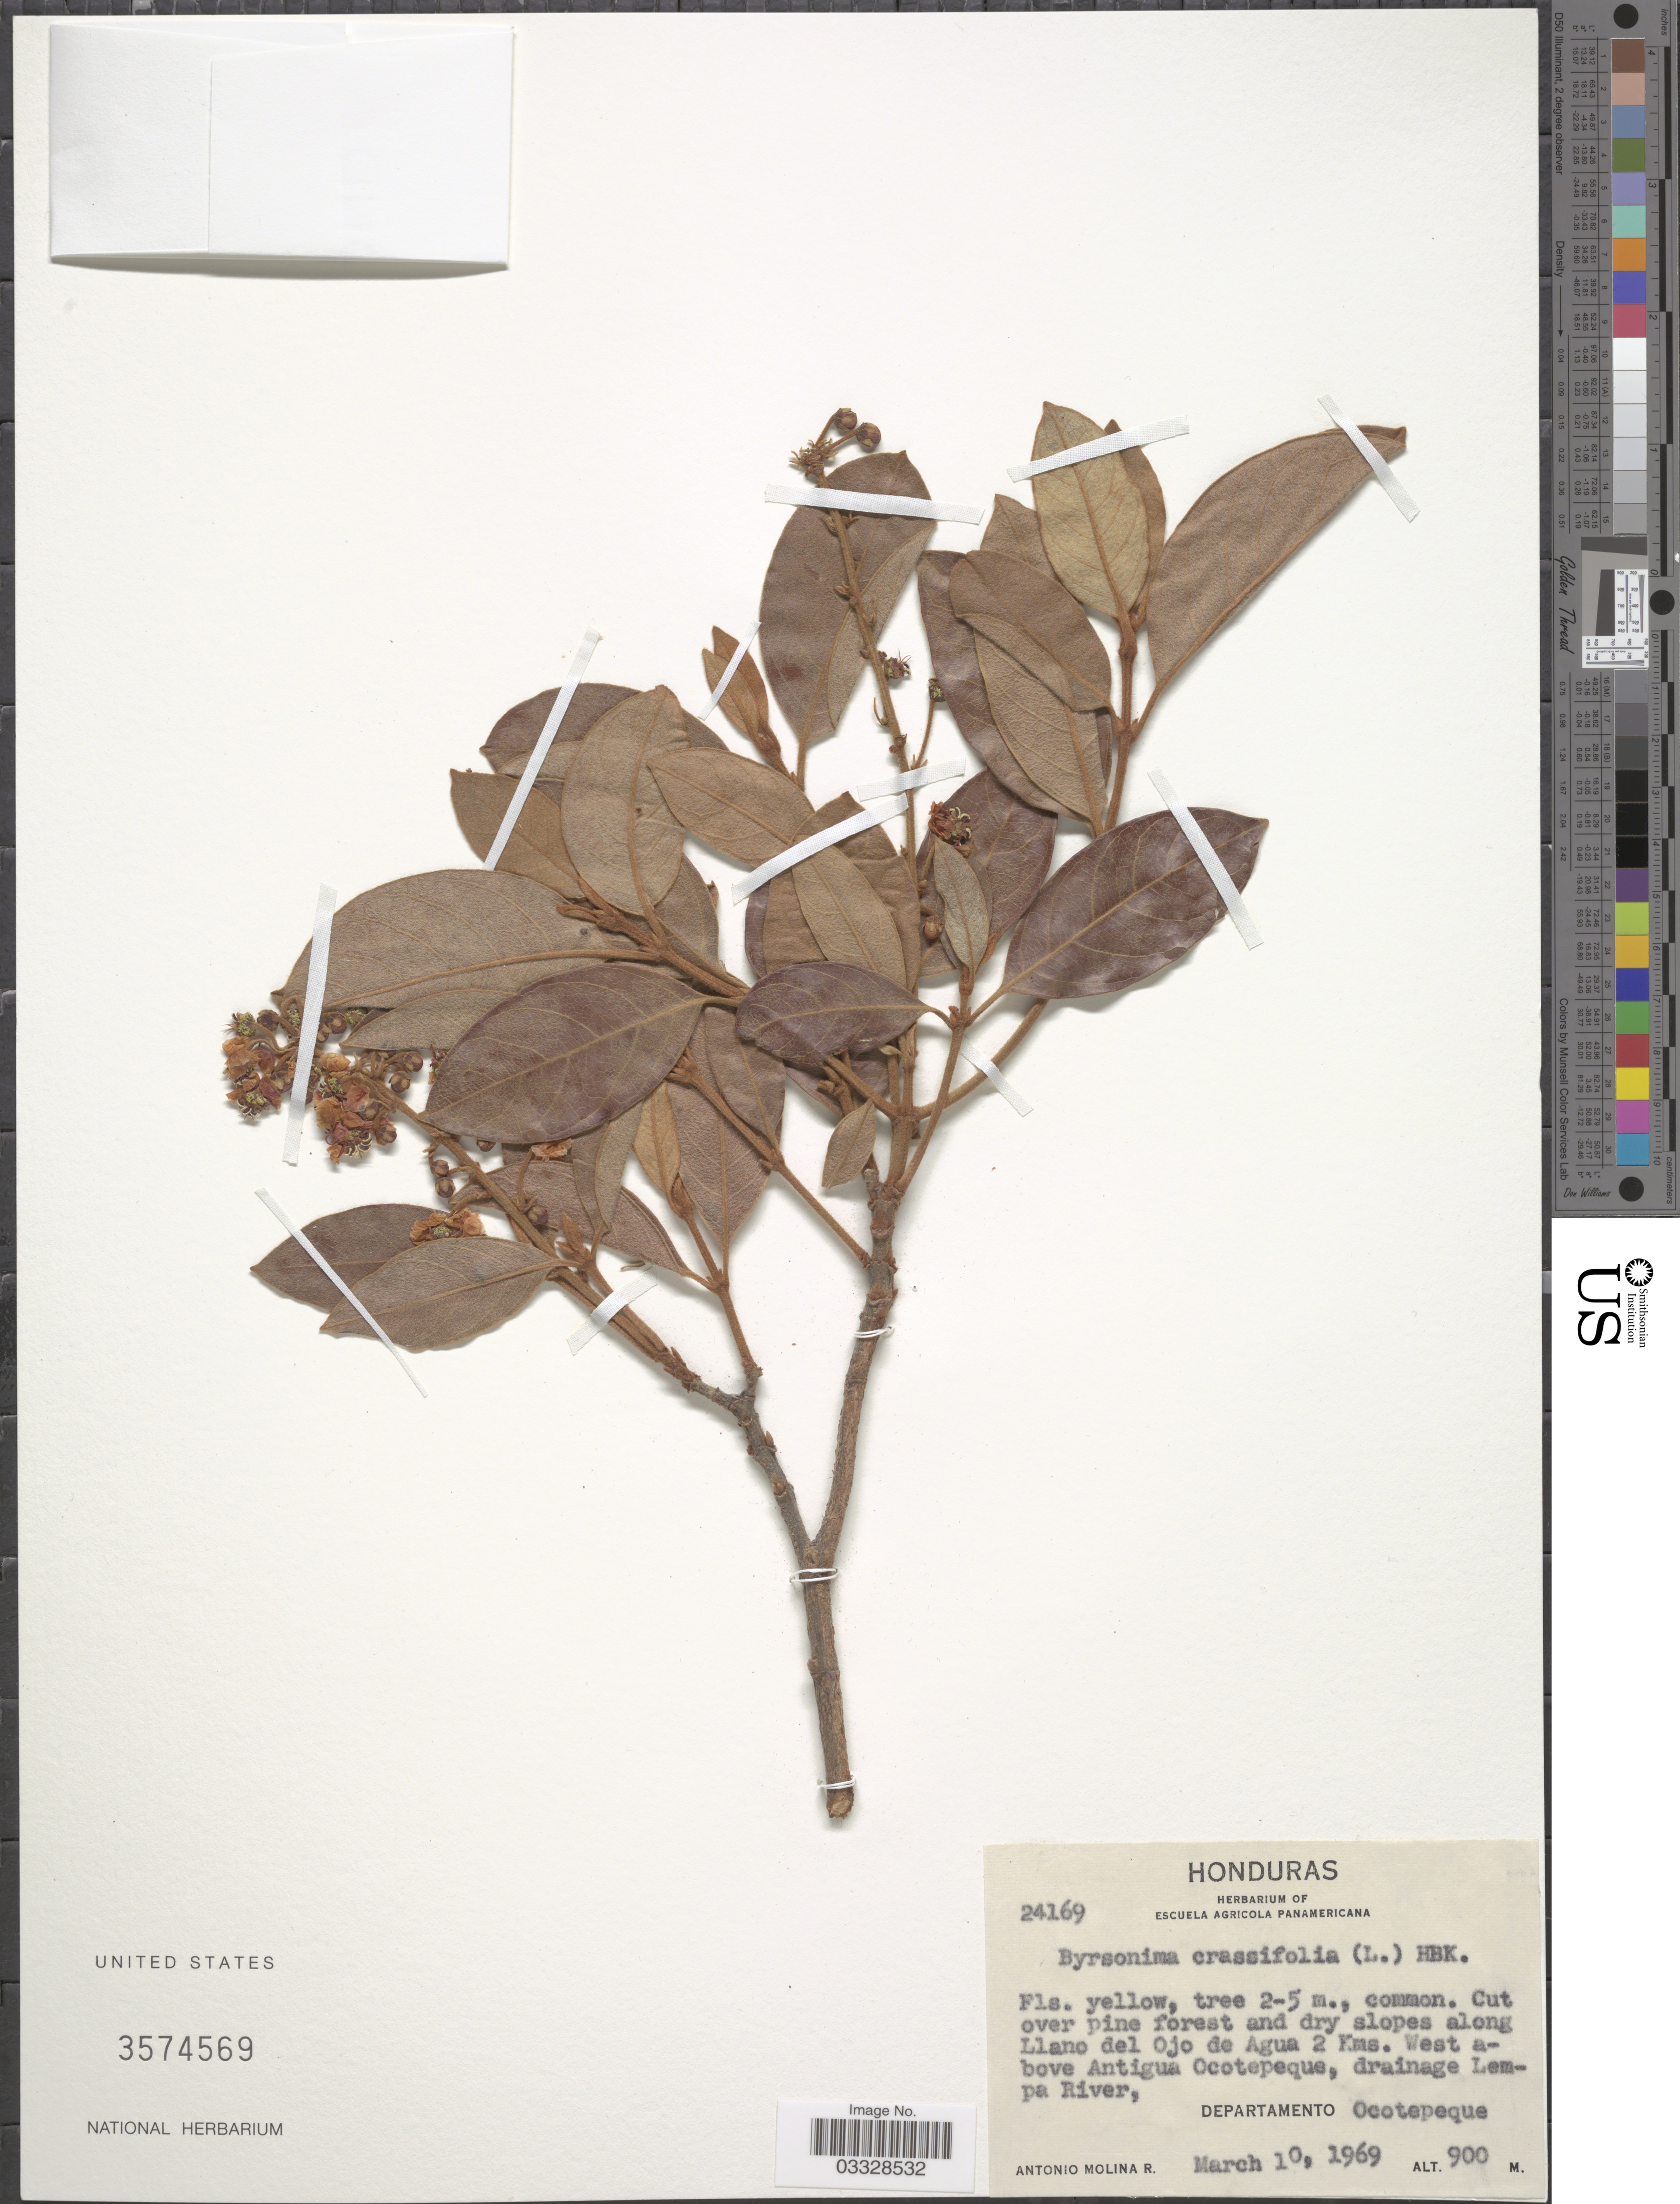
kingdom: Plantae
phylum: Tracheophyta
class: Magnoliopsida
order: Malpighiales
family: Malpighiaceae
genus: Byrsonima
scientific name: Byrsonima crassifolia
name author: (L.) Kunth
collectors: A. Molina R.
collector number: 24169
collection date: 1969-03-10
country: Honduras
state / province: Ocotepeque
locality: Llano del Ojo de Agua 2 Kms. West above Antigua Ocotepeque, drainage Lempa River, Departamento Ocotepeque.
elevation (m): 900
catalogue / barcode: US 3574569